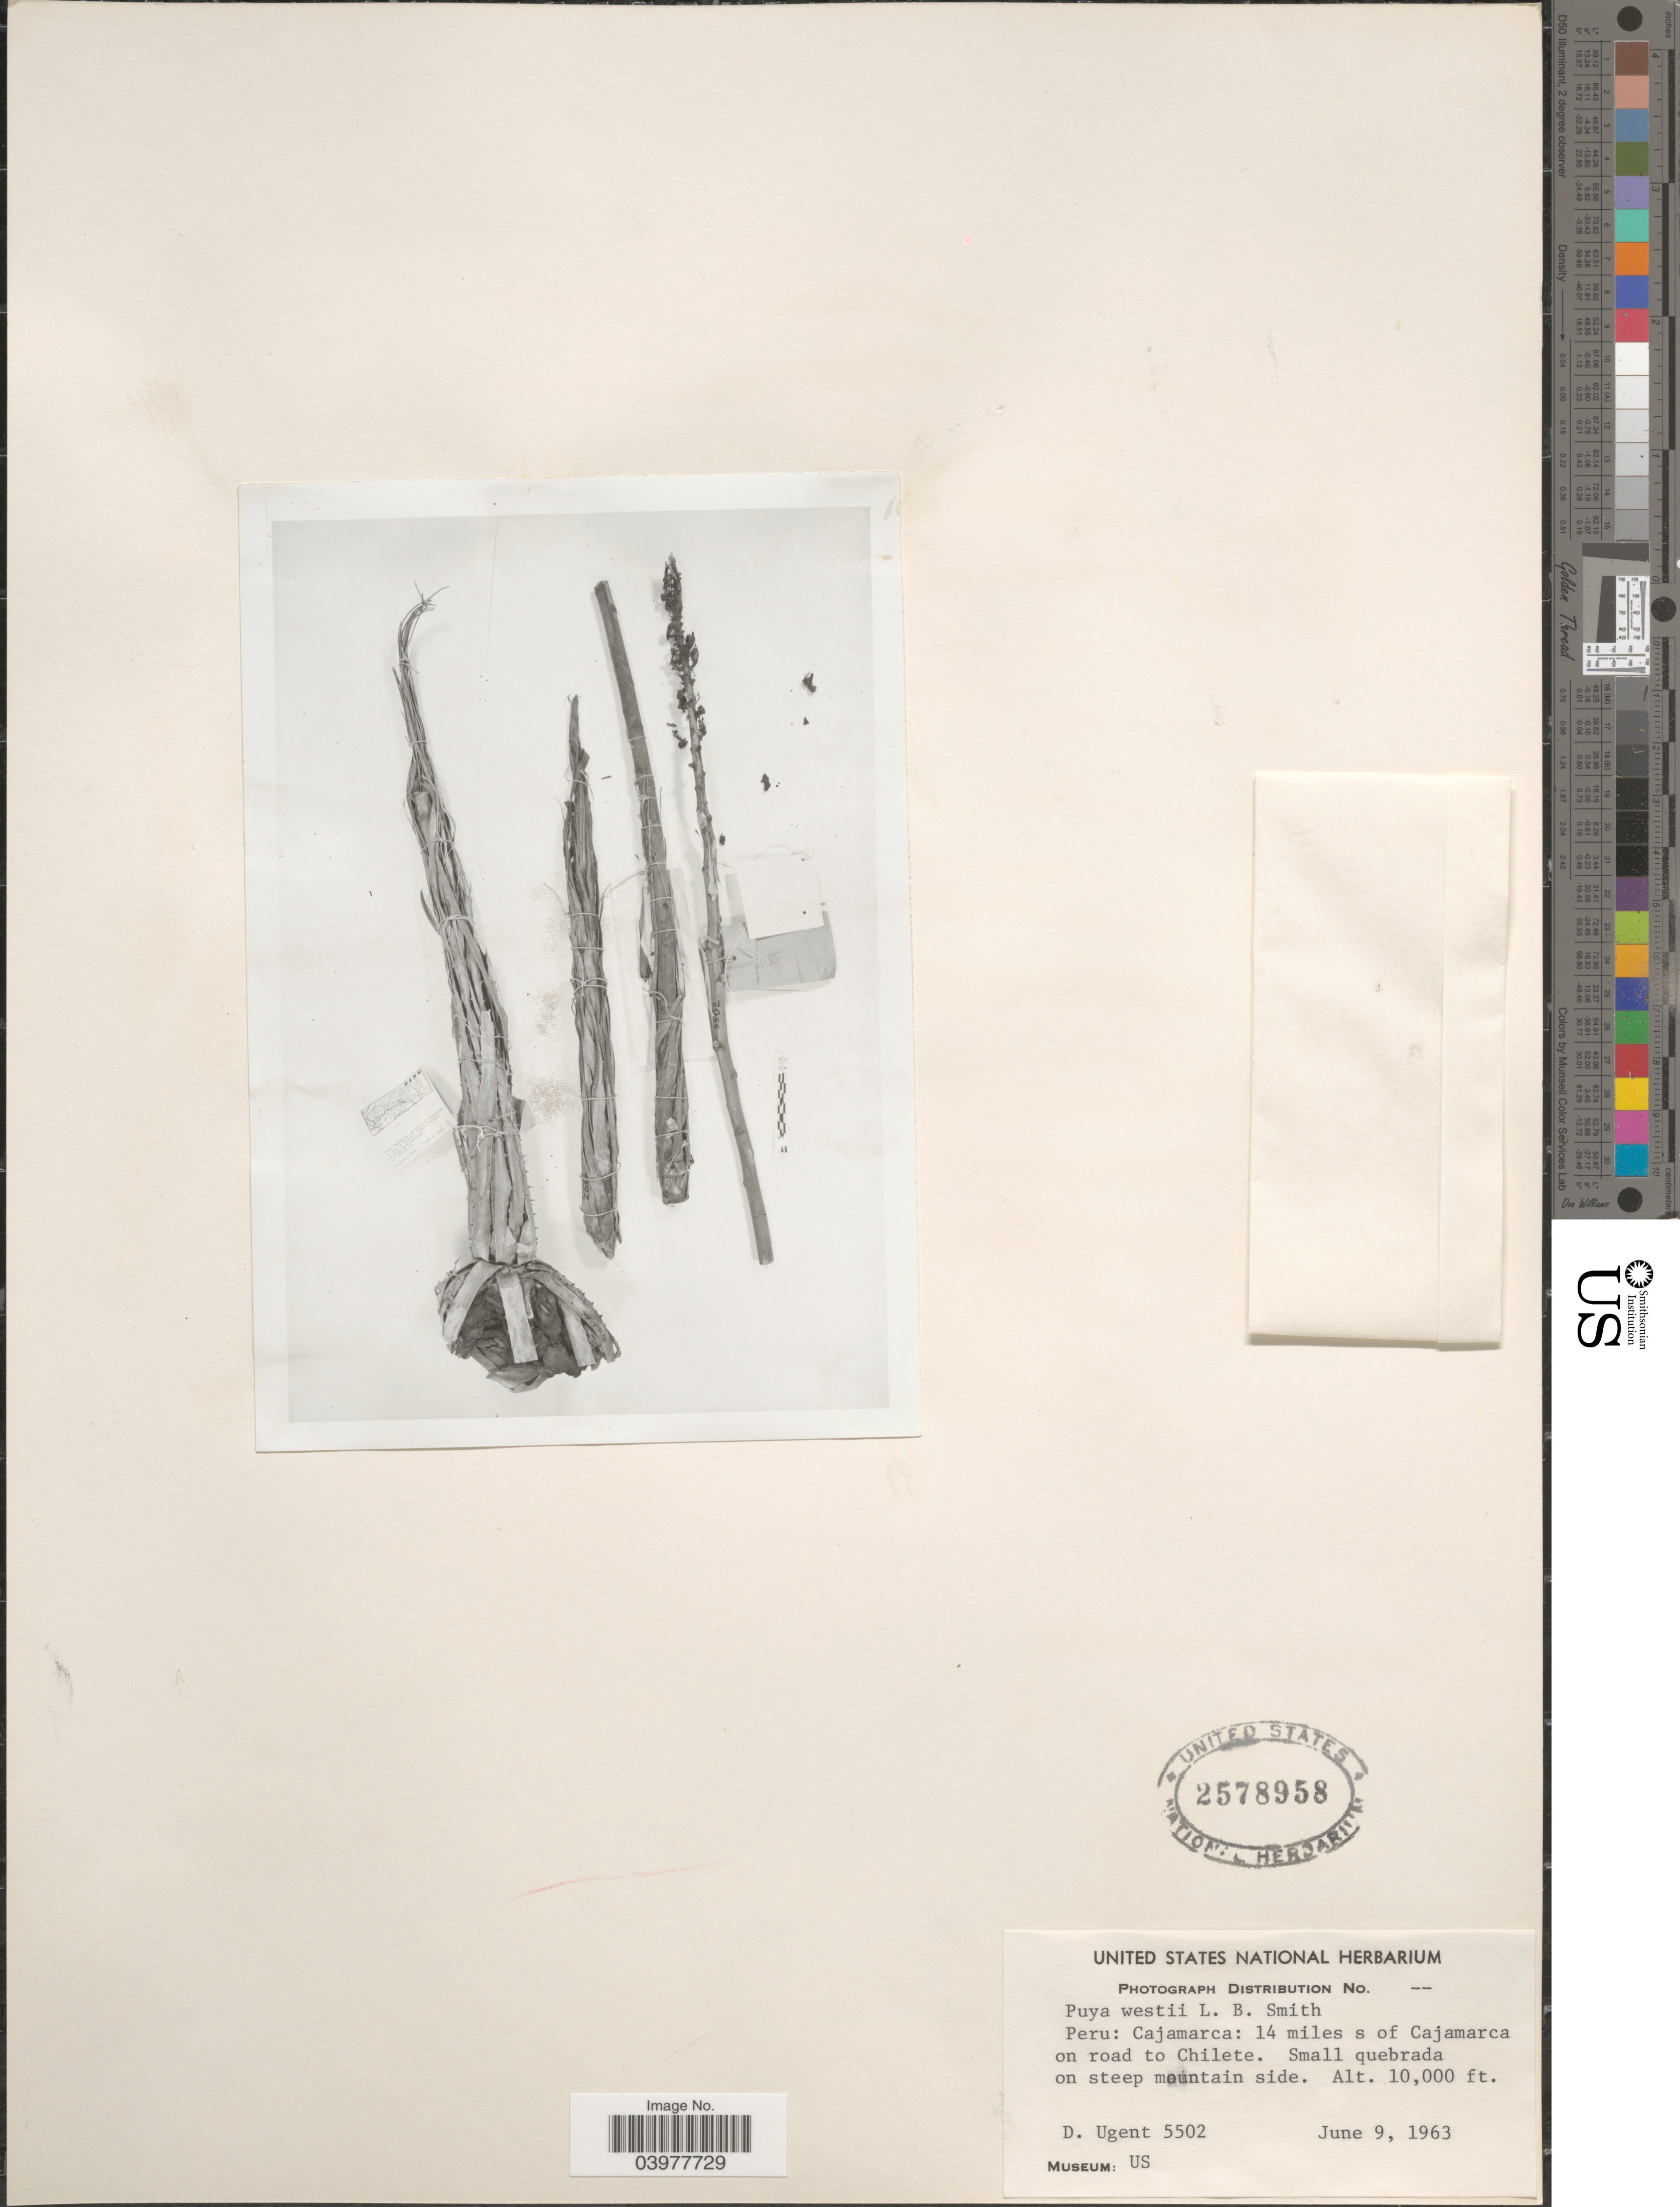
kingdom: Plantae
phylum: Tracheophyta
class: Liliopsida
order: Poales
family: Bromeliaceae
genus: Puya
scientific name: Puya westii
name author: L.B. Sm.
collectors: D. Ugent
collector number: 5502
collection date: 1963-06-09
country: Peru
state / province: Cajamarca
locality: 14 miles s of Cajamarca on road to Chilete. Small quebrada on steep mountain side.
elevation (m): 3048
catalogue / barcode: US 2578958